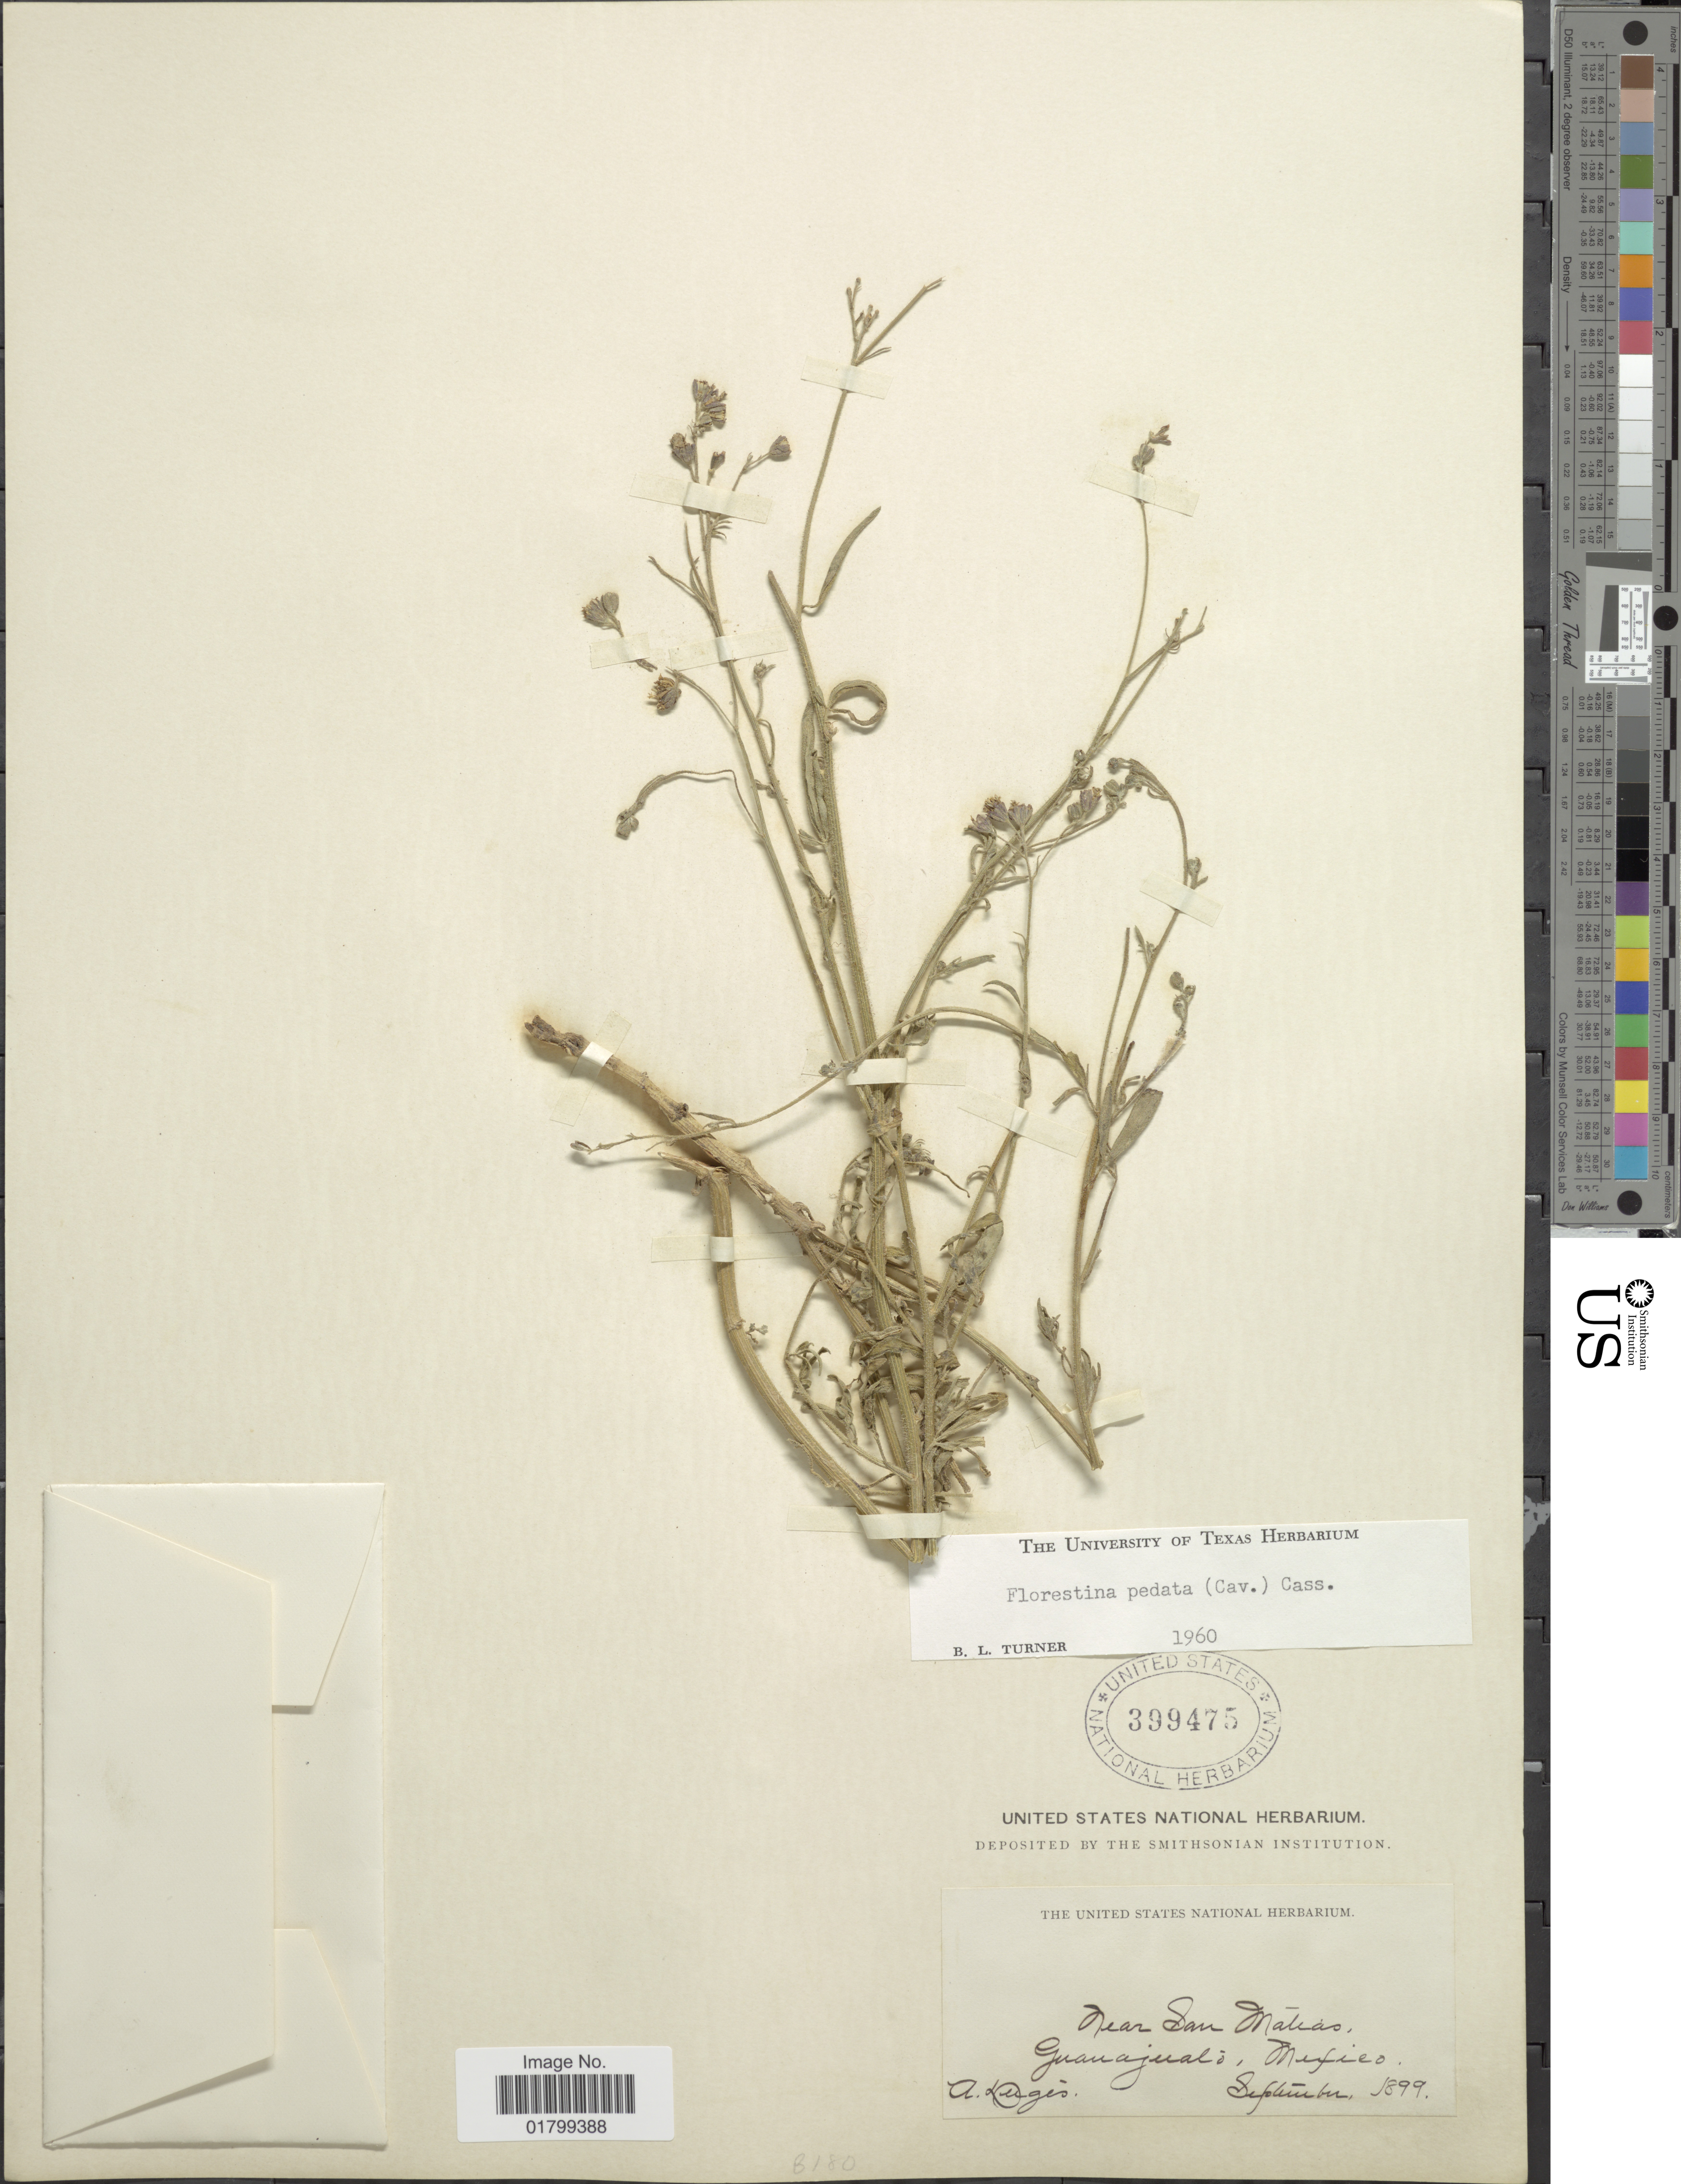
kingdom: Plantae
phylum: Tracheophyta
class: Magnoliopsida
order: Asterales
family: Asteraceae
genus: Florestina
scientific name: Florestina pedata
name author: (Cav.) Cass.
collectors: A. Duges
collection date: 1899-09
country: Mexico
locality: Near San Matias, Guanajuato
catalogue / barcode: US 399475